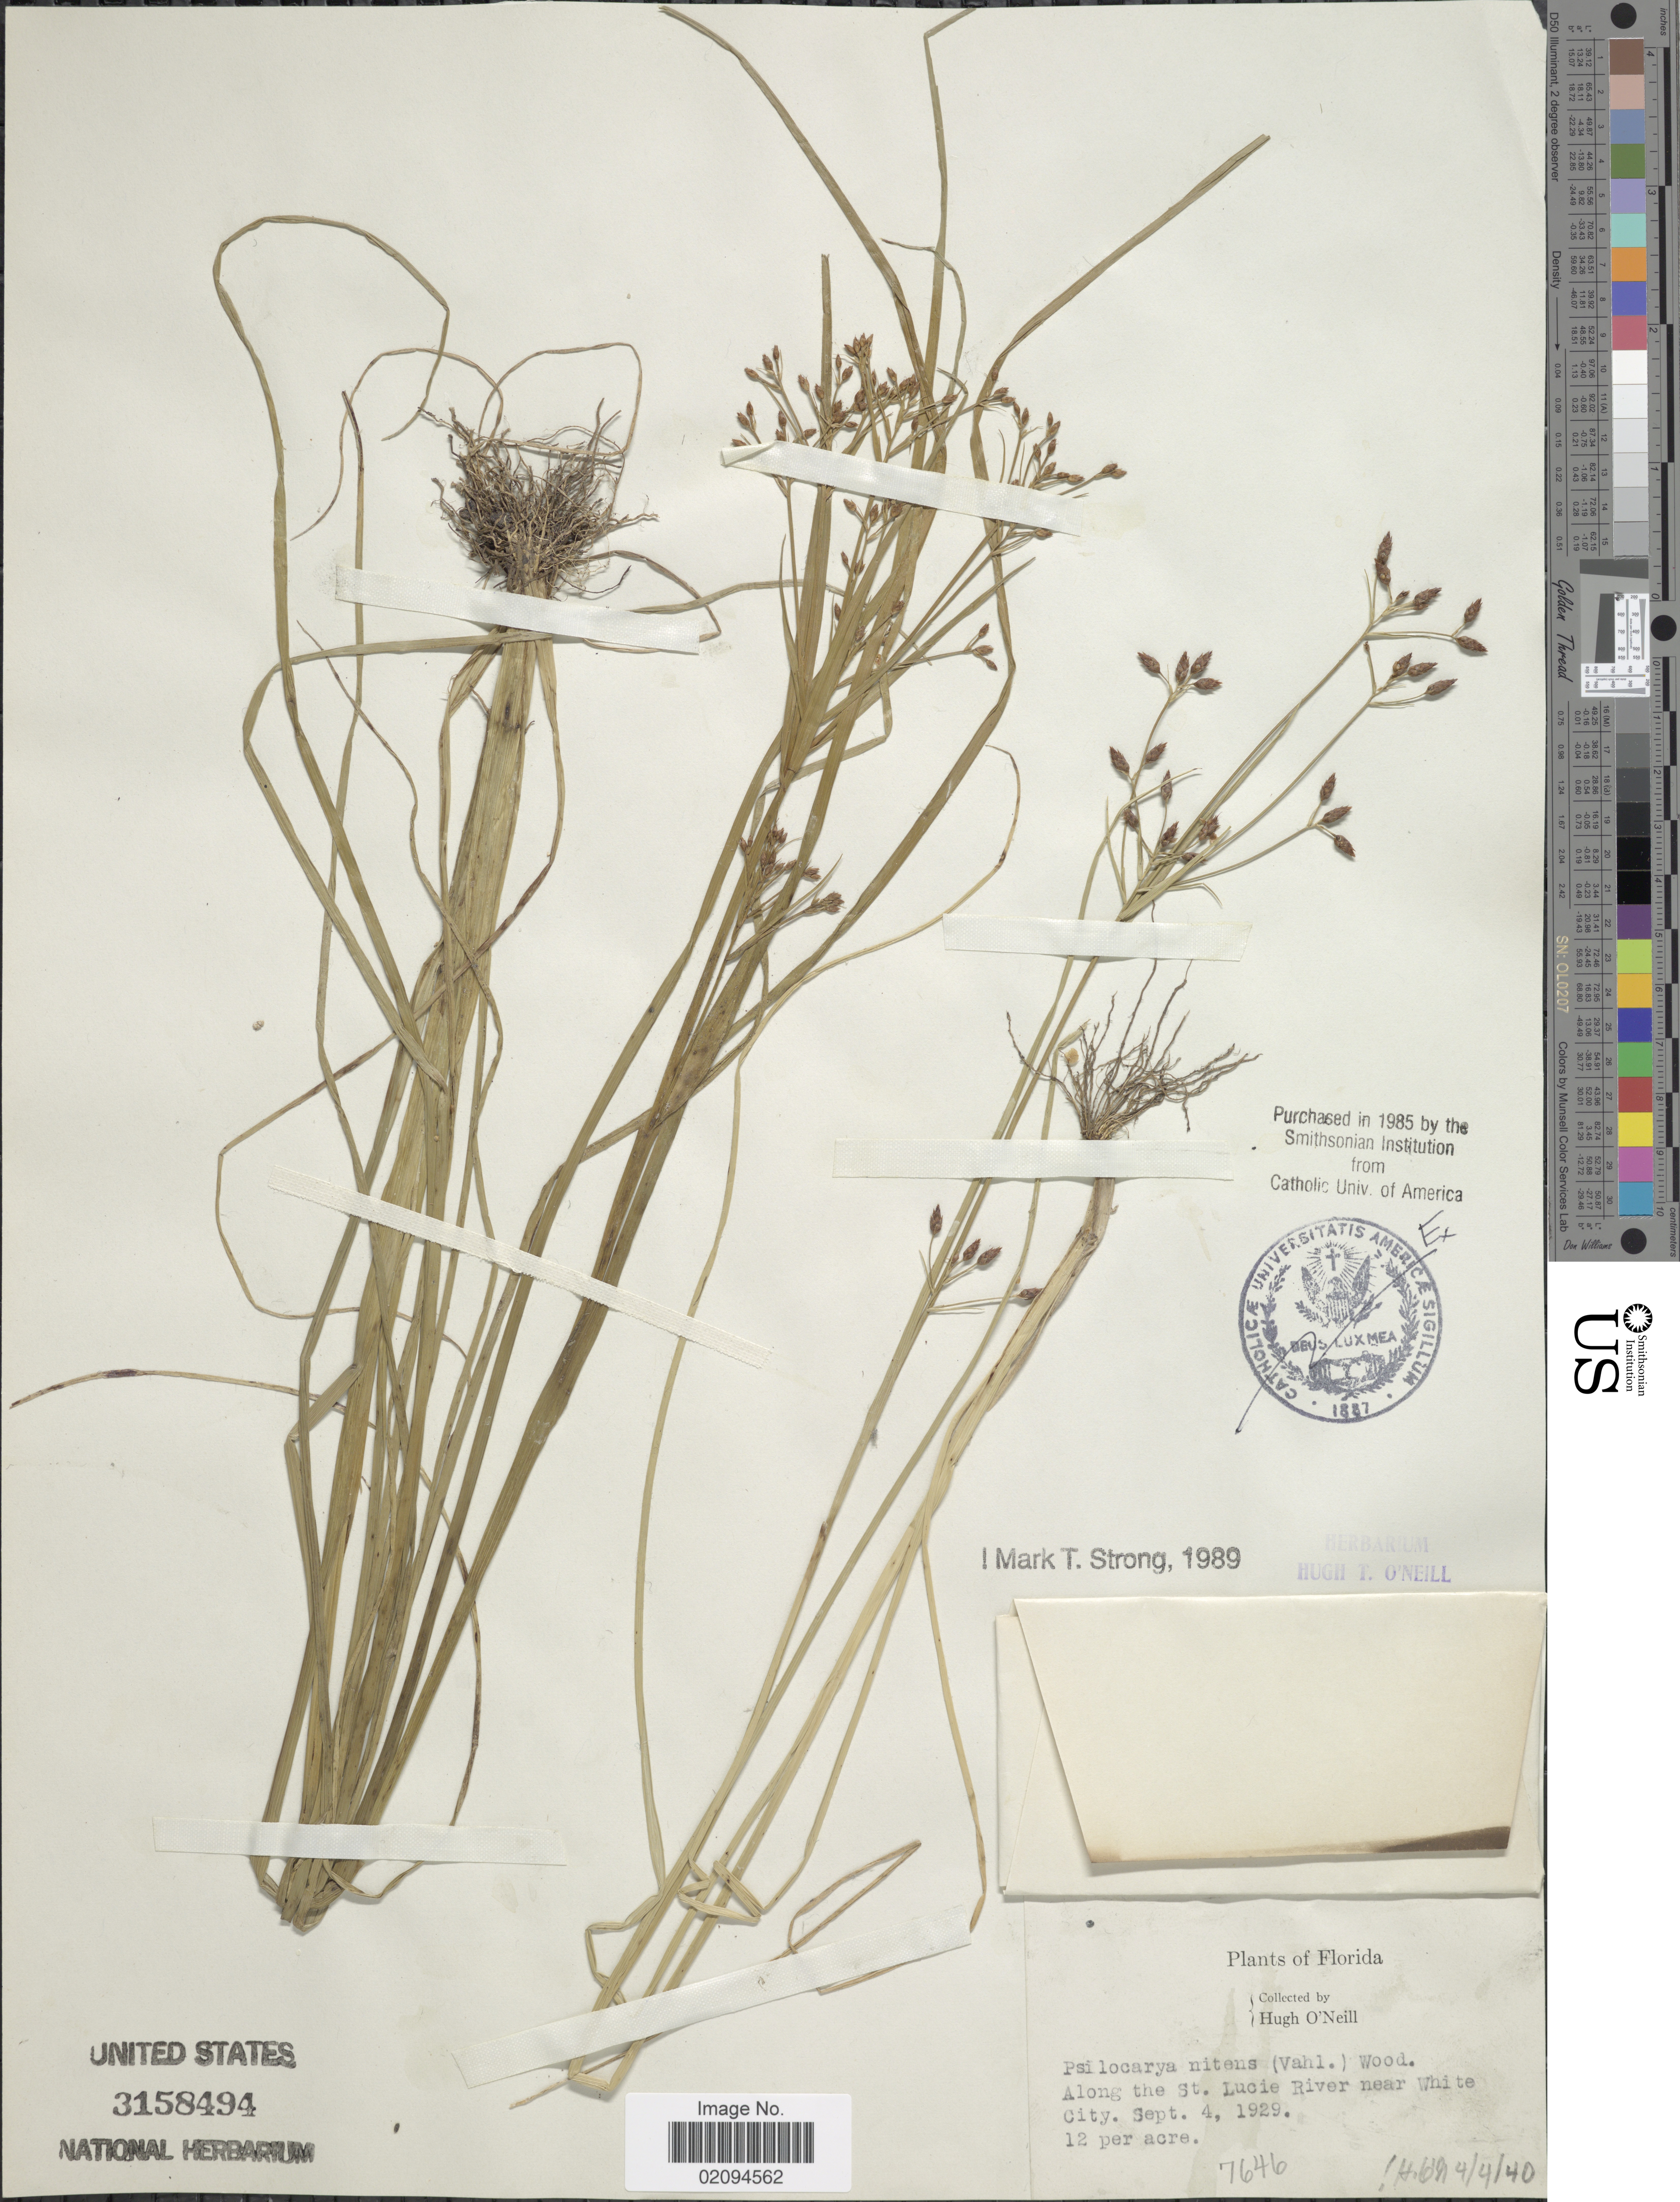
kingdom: Plantae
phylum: Tracheophyta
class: Liliopsida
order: Poales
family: Cyperaceae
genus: Rhynchospora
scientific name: Rhynchospora nitens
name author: (Vahl) A. Gray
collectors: H. O'Neill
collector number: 7646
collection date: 1929-09-04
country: United States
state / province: Florida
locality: Along the St. Lucie River near White City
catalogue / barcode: US 3158494